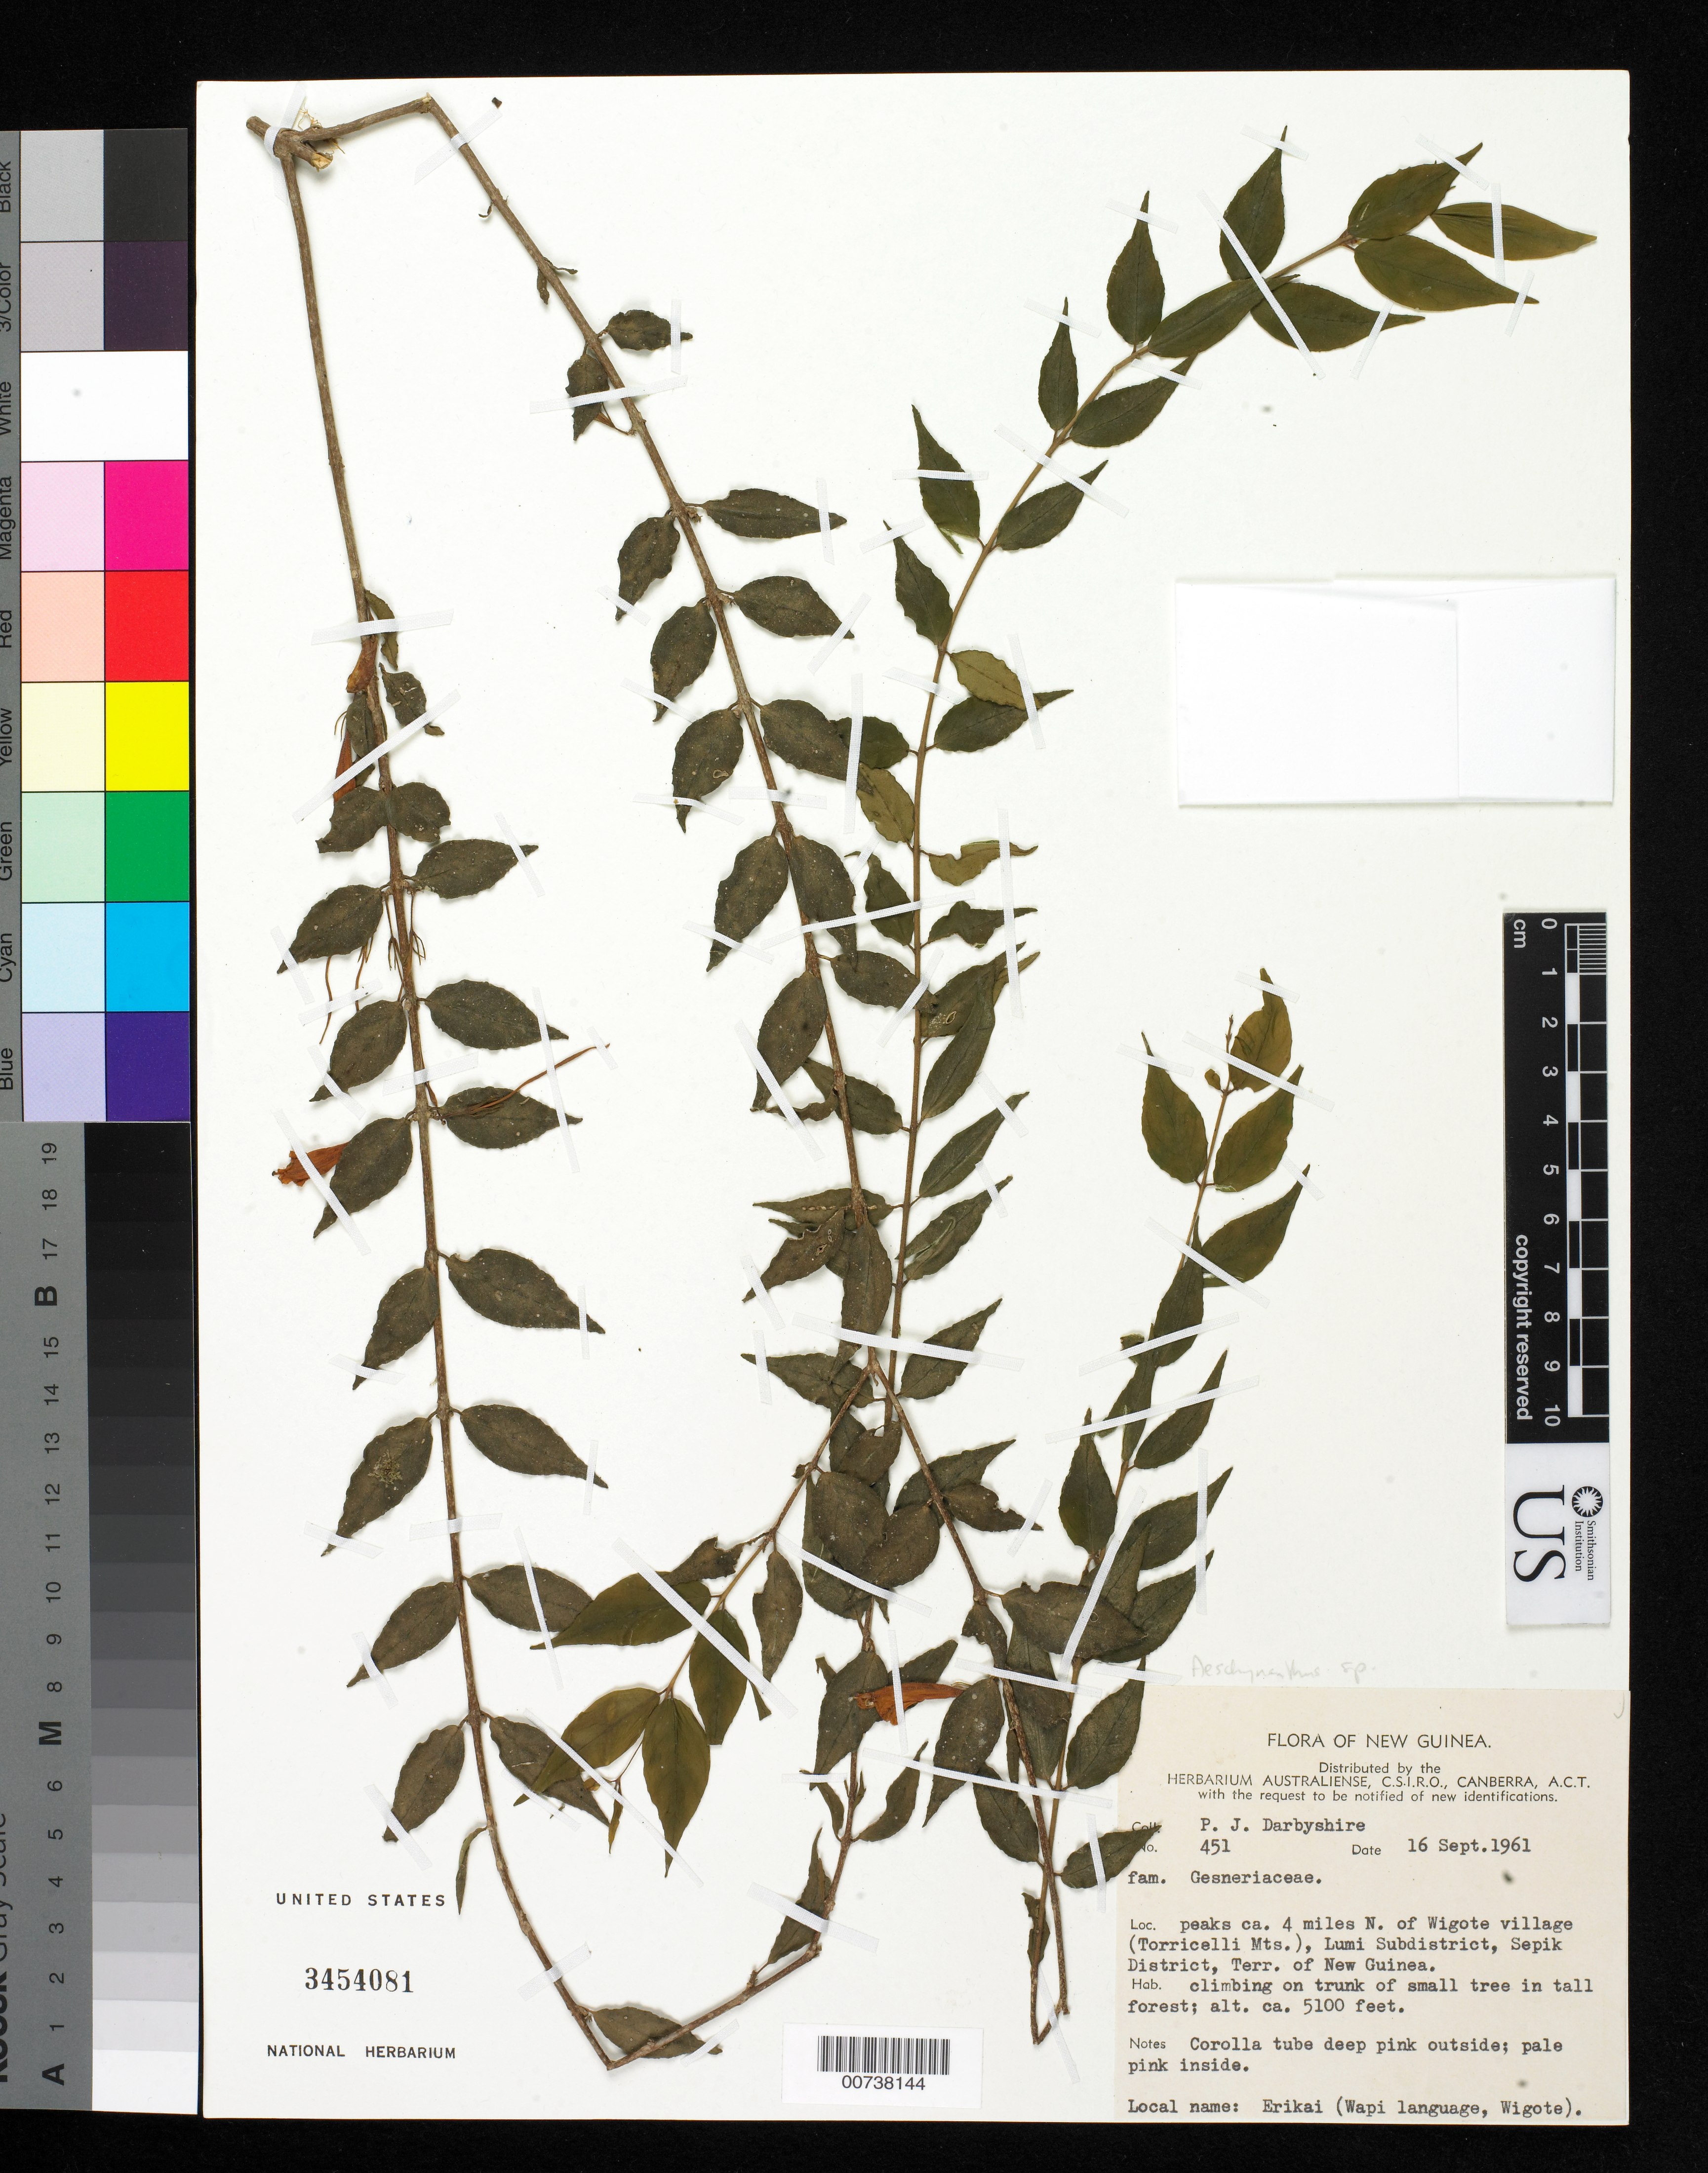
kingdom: Plantae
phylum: Tracheophyta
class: Magnoliopsida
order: Lamiales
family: Gesneriaceae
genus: Aeschynanthus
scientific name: Aeschynanthus sp.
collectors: P. Darbyshire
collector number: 451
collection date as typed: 16 Sep 1961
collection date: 1961-09-16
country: Papua New Guinea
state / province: Sepik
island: New Guinea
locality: Peaks ca. 4 miles N of Wigote village (Torricelli Mts.), Lumi Subdistrict, Sepik District, Terr. of New Guinea.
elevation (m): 1554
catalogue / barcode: US 3454081